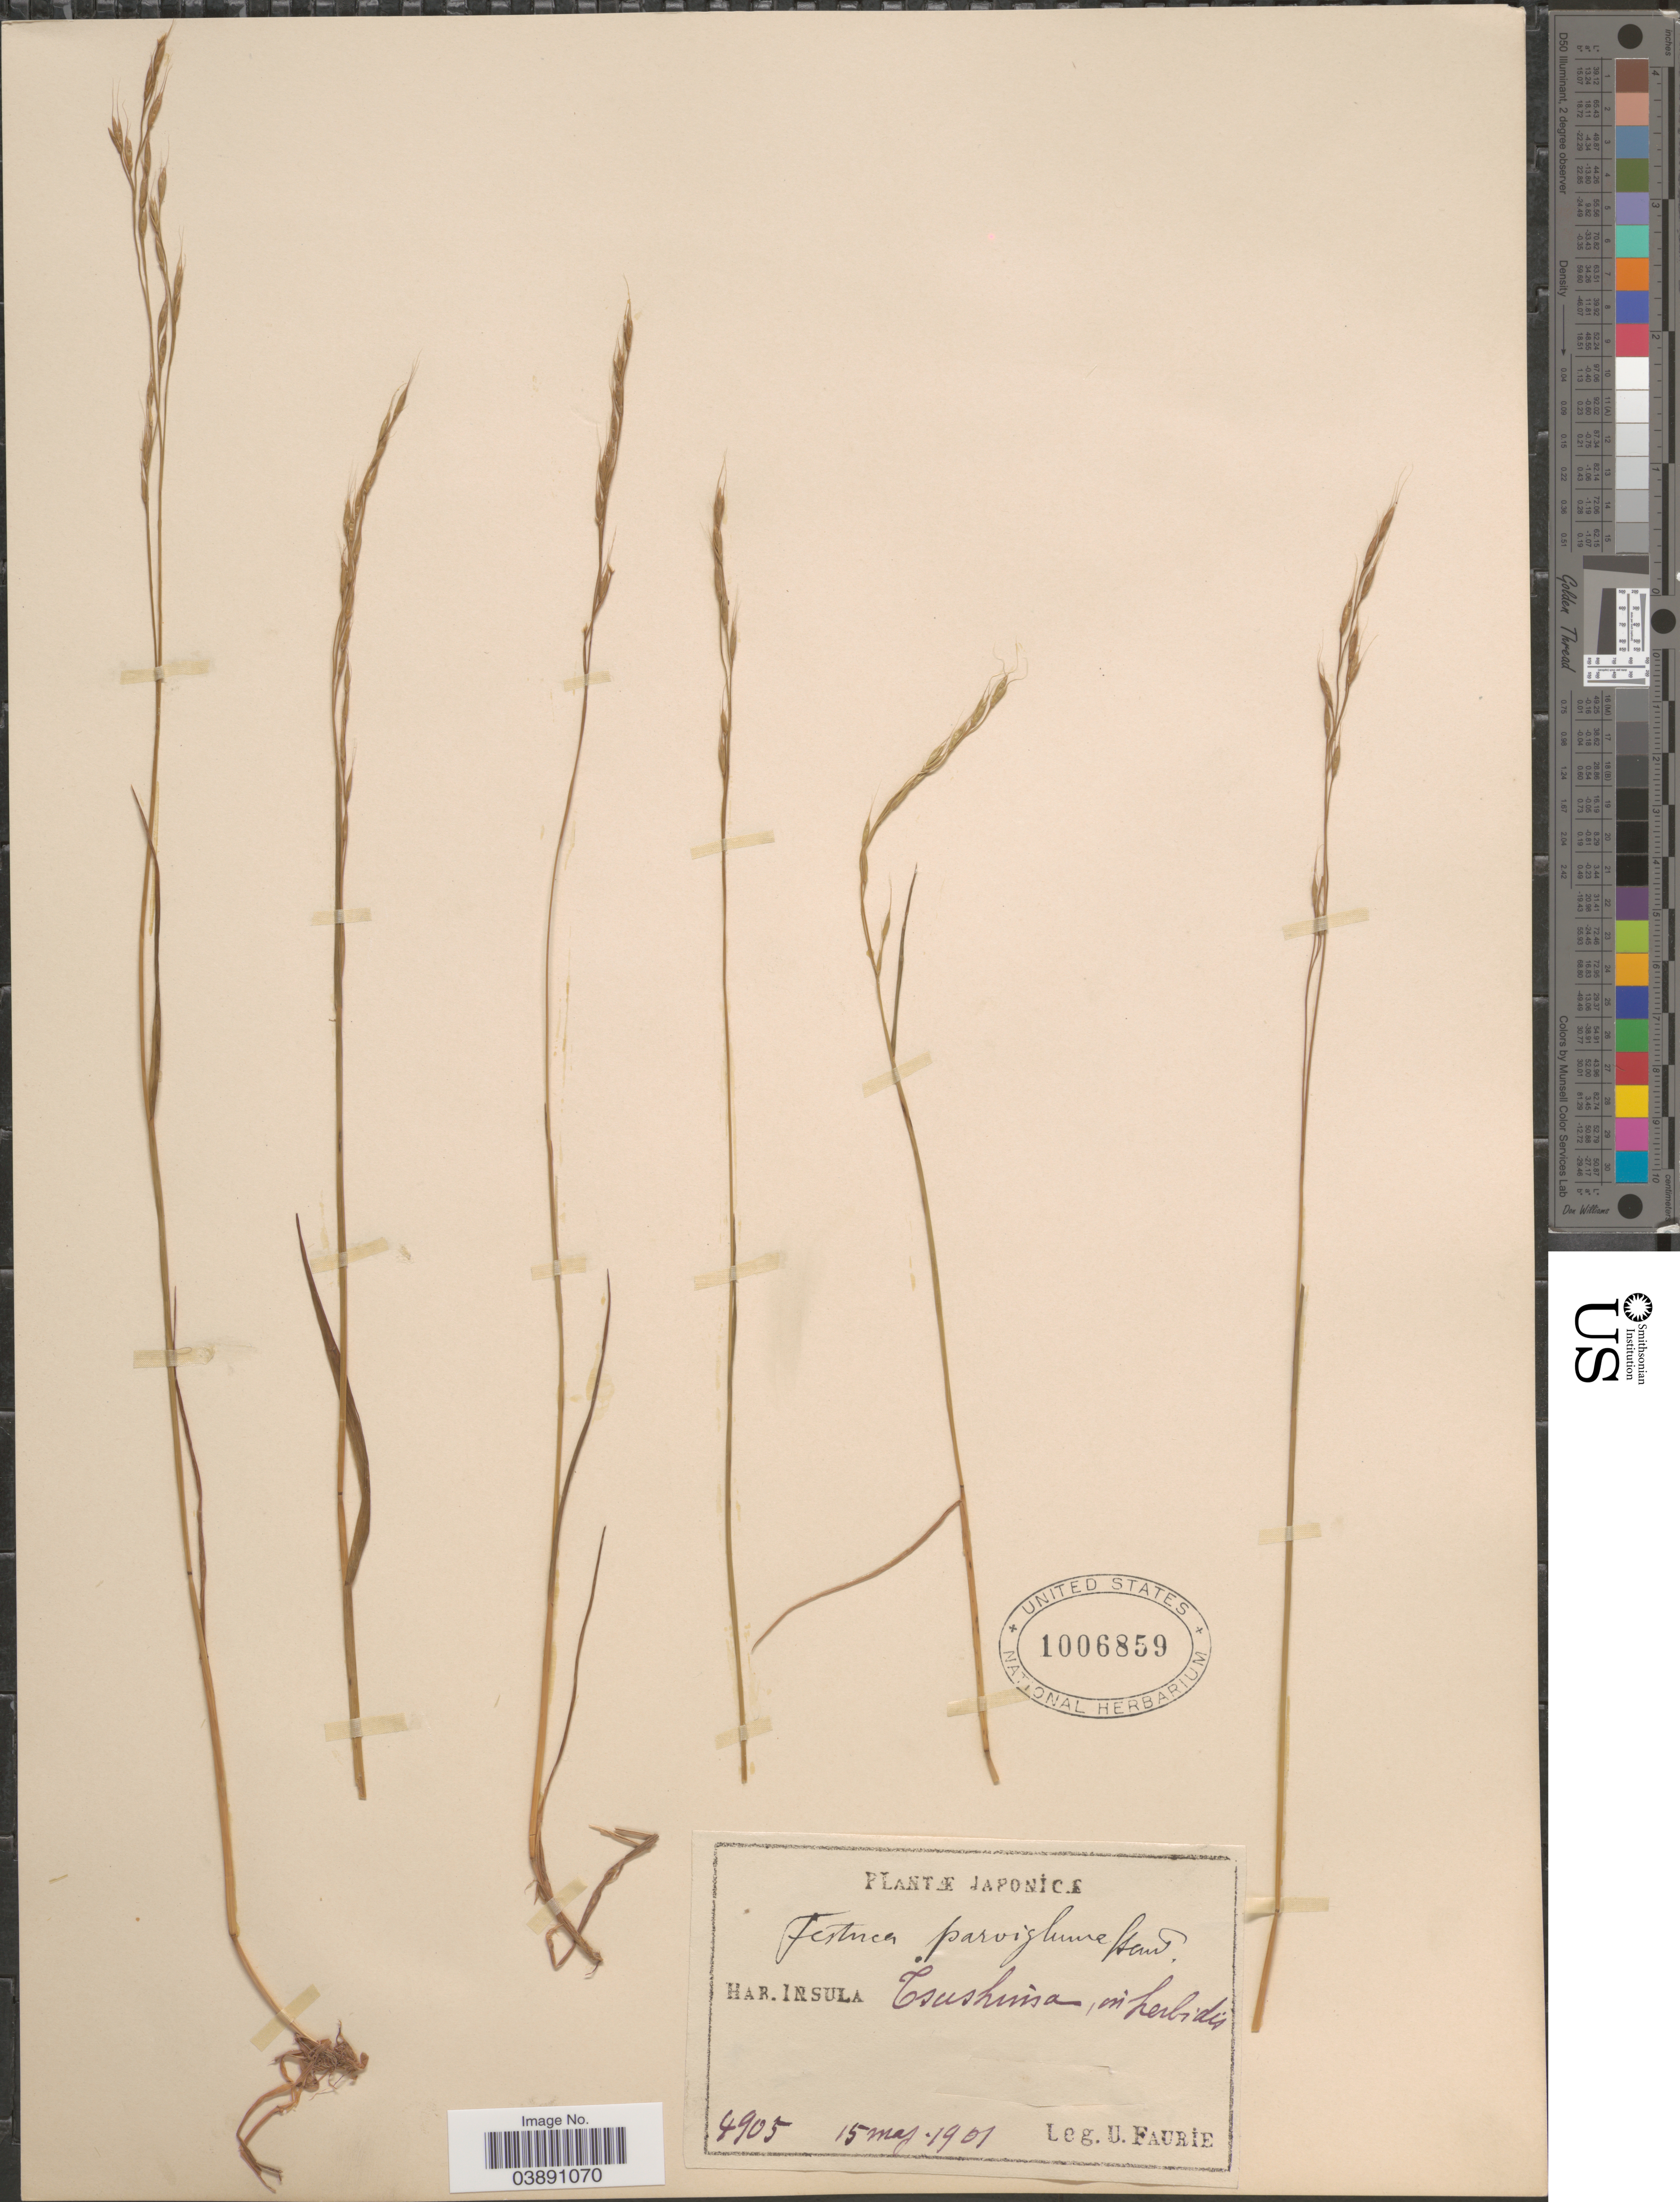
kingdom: Plantae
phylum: Tracheophyta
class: Liliopsida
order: Poales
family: Poaceae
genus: Festuca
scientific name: Festuca parvigluma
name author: Steud.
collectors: U. Faurie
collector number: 4905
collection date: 1901-05-15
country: Japan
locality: Insula. Tsushima, in herbidis.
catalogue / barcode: US 1006859